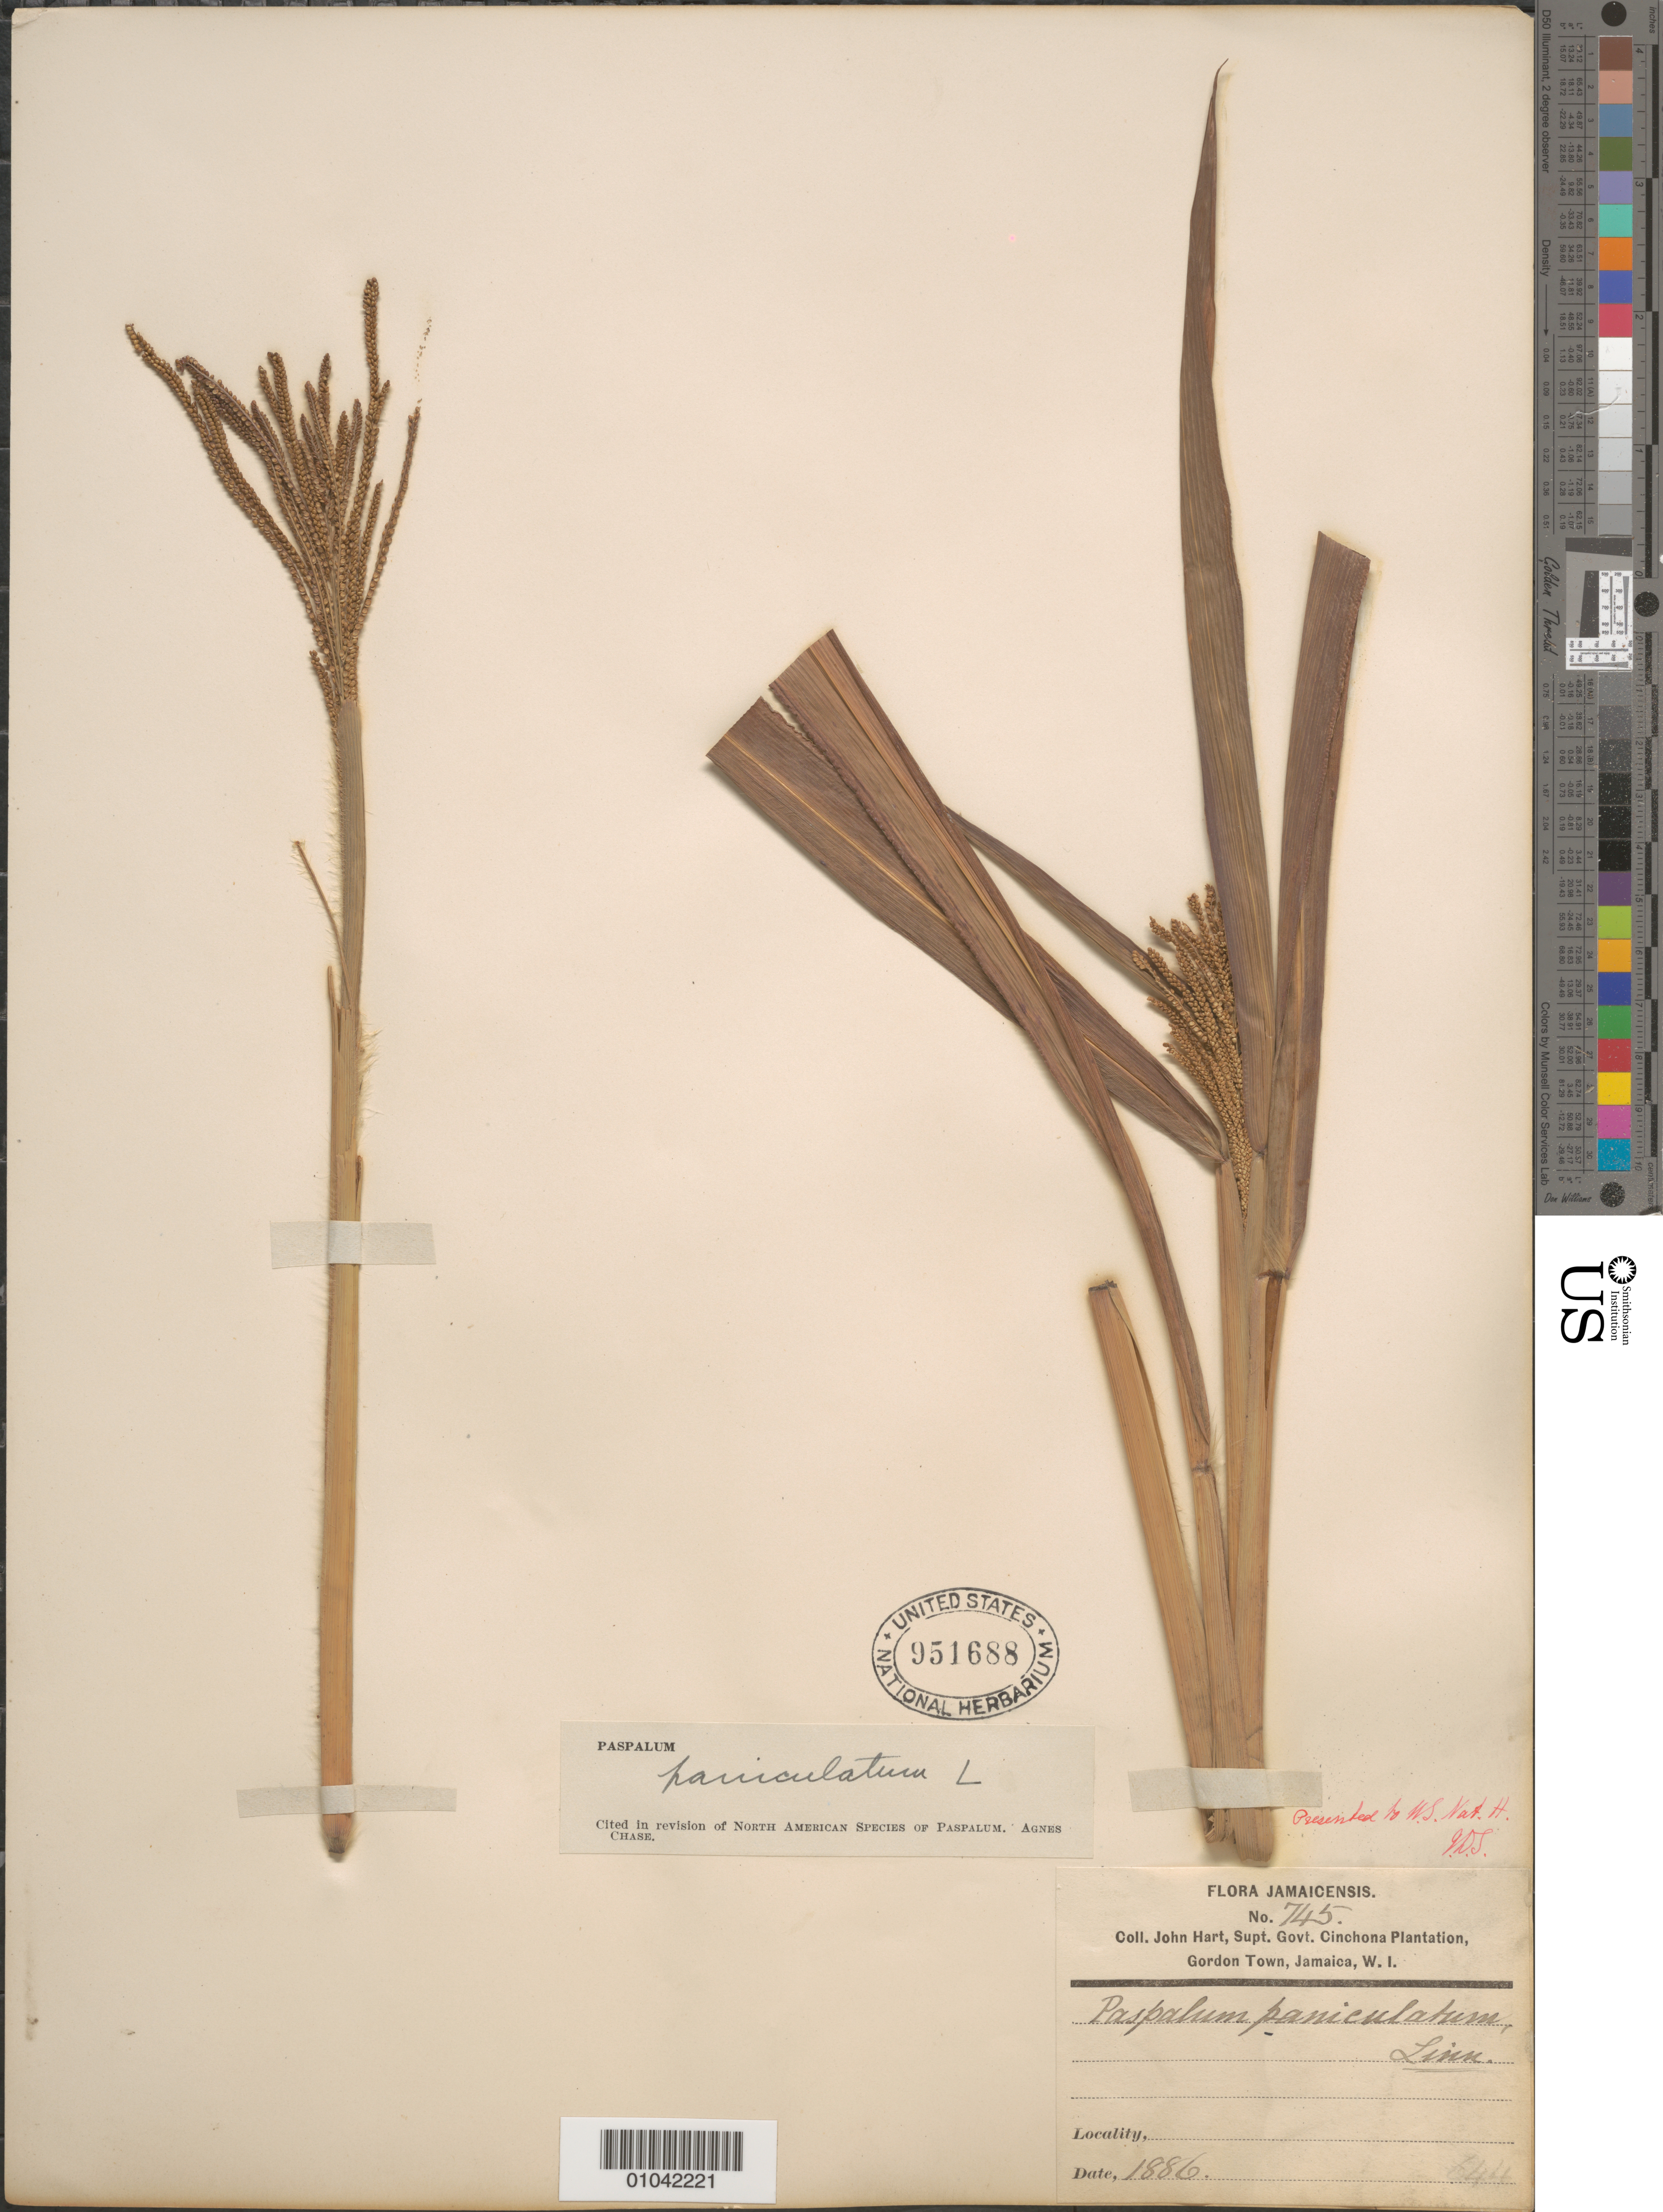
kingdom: Plantae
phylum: Tracheophyta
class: Liliopsida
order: Poales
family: Poaceae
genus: Paspalum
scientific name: Paspalum paniculatum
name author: L.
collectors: J. Hart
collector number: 745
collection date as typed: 1886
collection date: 1886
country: Jamaica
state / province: Saint Andrew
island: Jamaica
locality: Gordon Town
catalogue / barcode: US 951688